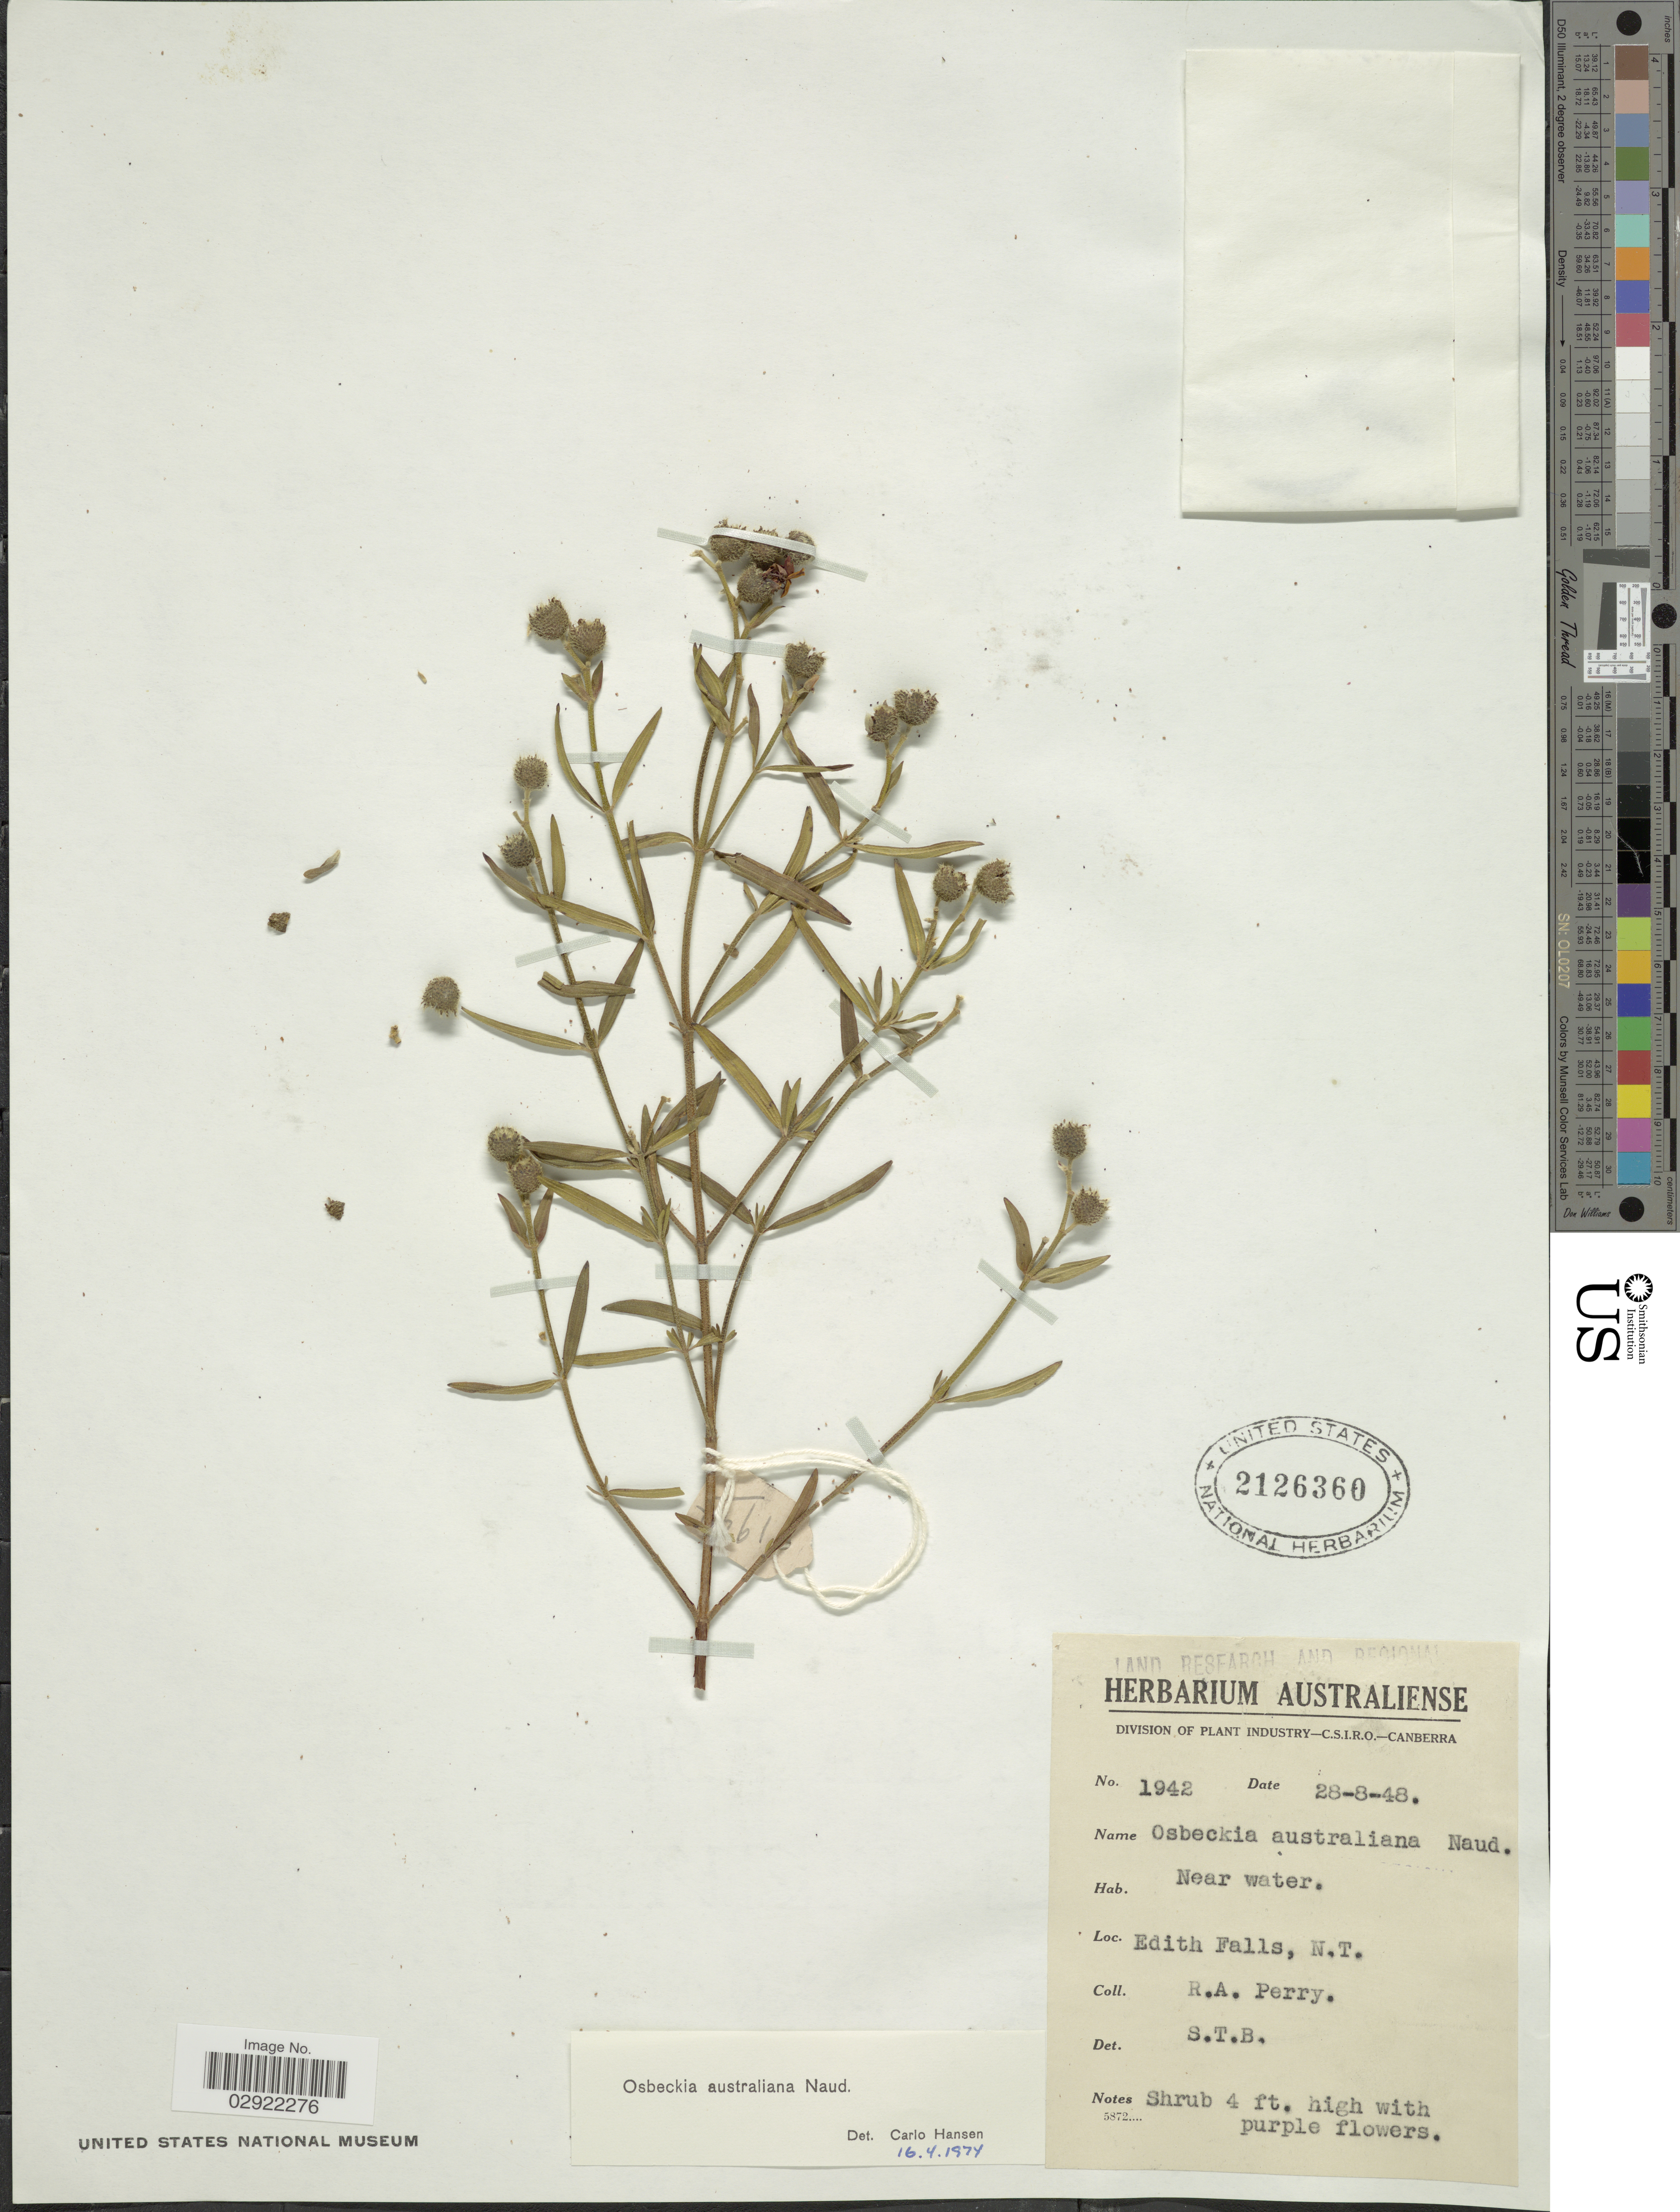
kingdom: Plantae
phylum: Tracheophyta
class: Magnoliopsida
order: Myrtales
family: Melastomataceae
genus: Osbeckia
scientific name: Osbeckia australiana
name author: Naudin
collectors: Perry, R. A.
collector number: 1942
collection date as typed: Transcribed d/m/y: 28/8/48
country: Australia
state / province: Northern Territory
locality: Edith Falls.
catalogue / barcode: US 2126360